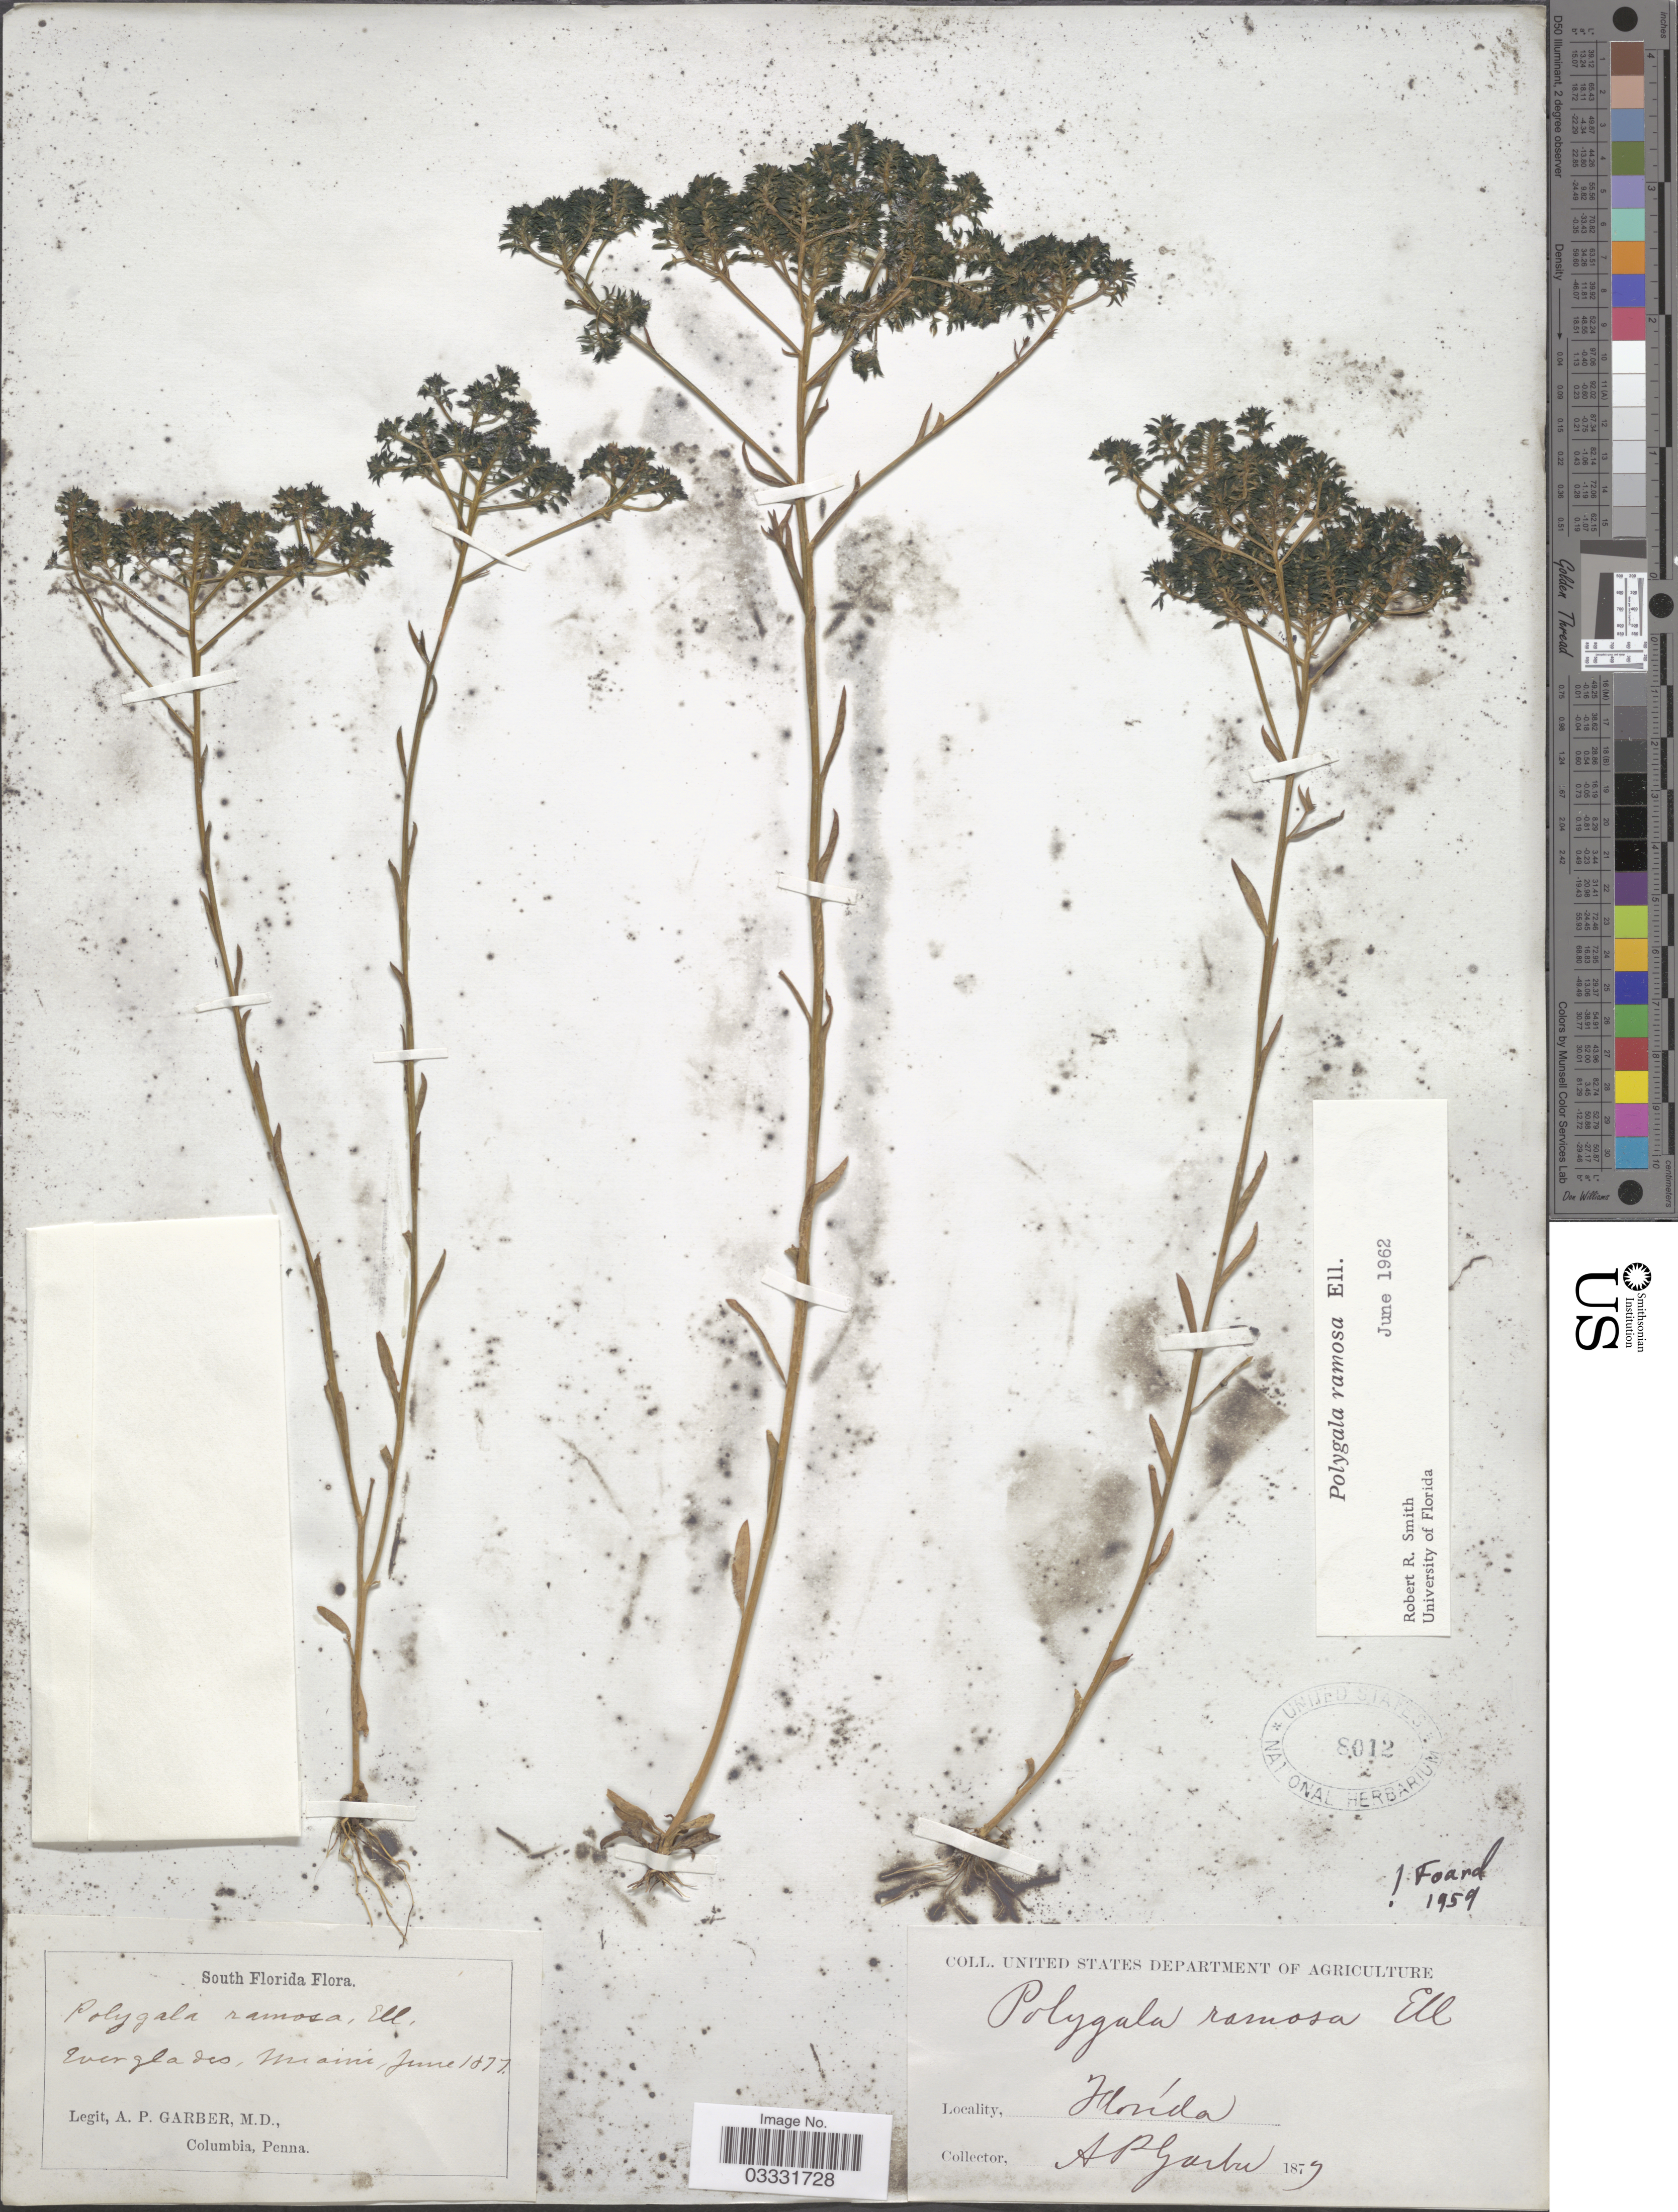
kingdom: Plantae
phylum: Tracheophyta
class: Magnoliopsida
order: Fabales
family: Polygalaceae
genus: Polygala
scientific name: Polygala ramosa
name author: Elliott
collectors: A. P. Garber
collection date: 1877-06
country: United States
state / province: Florida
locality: South Florida. Everglades, Miami.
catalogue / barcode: US 8012